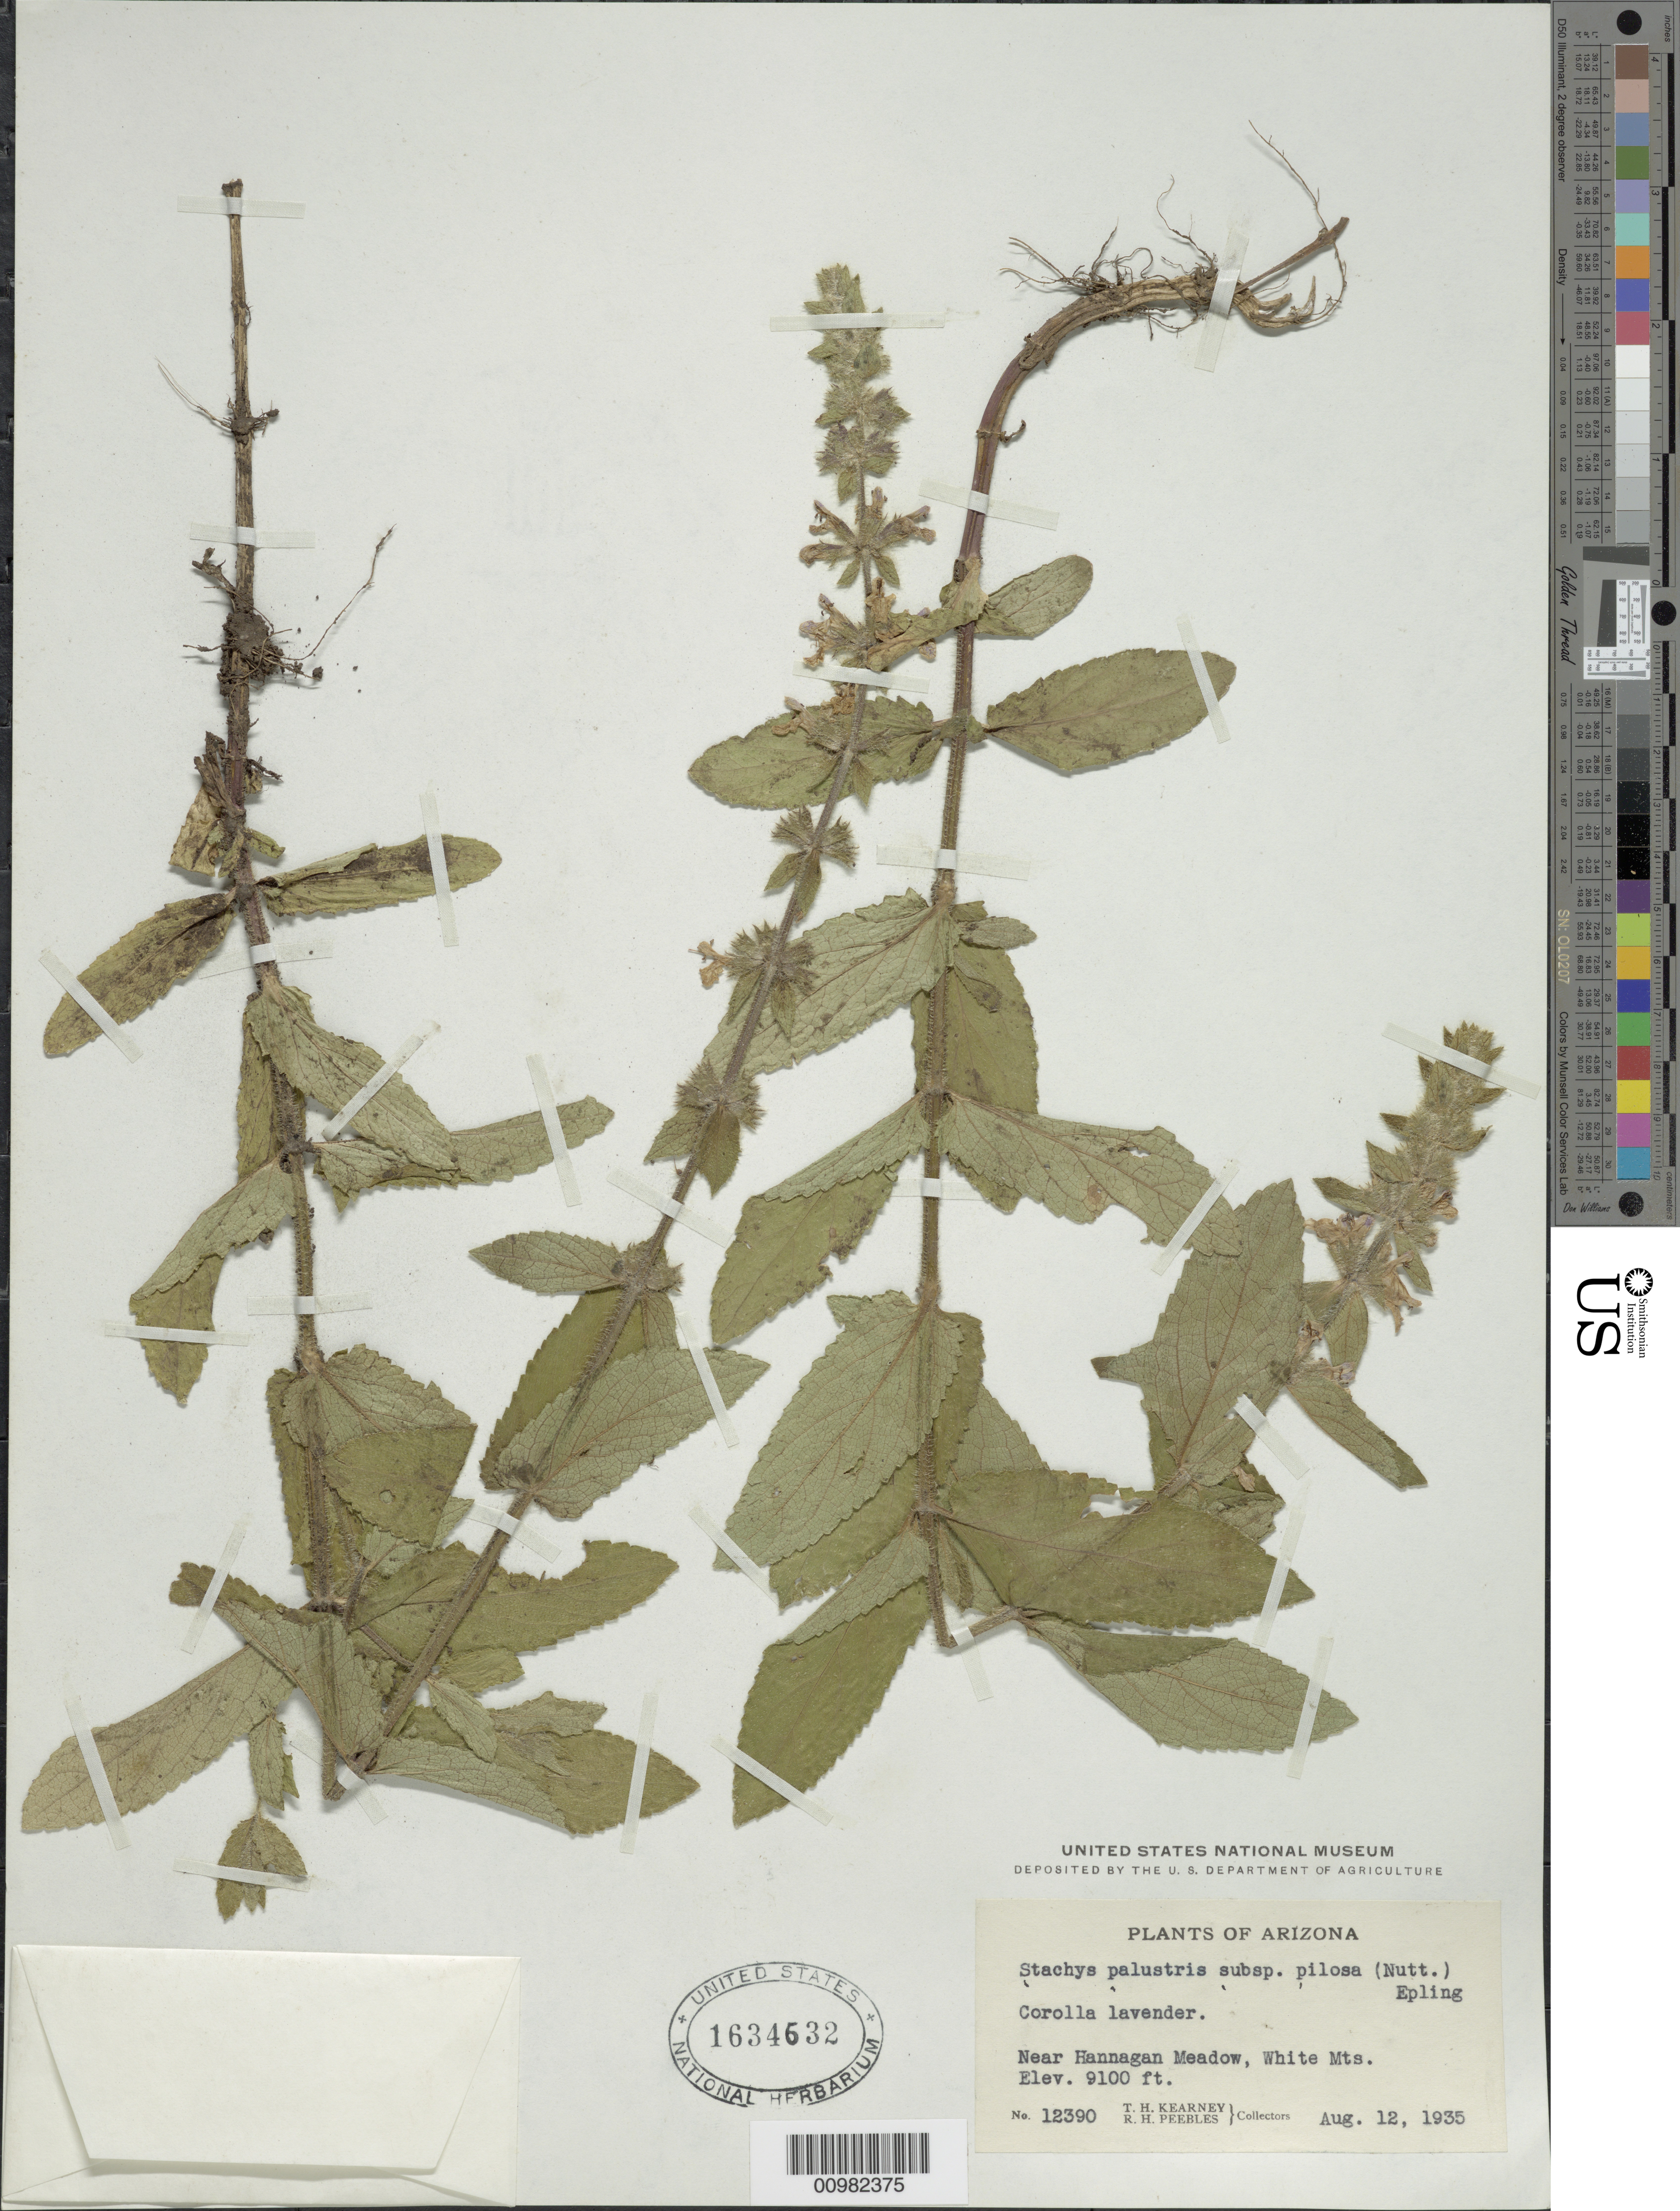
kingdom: Plantae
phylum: Tracheophyta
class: Magnoliopsida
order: Lamiales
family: Lamiaceae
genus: Stachys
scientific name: Stachys palustris subsp. pilosa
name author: Nutt.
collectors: T. H. Kearney & R. H. Peebles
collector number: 12390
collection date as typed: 12 Aug 1935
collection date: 1935-08-12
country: United States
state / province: Arizona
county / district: Apache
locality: White Mts.; near Hannagan Meadow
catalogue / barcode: US 1634632